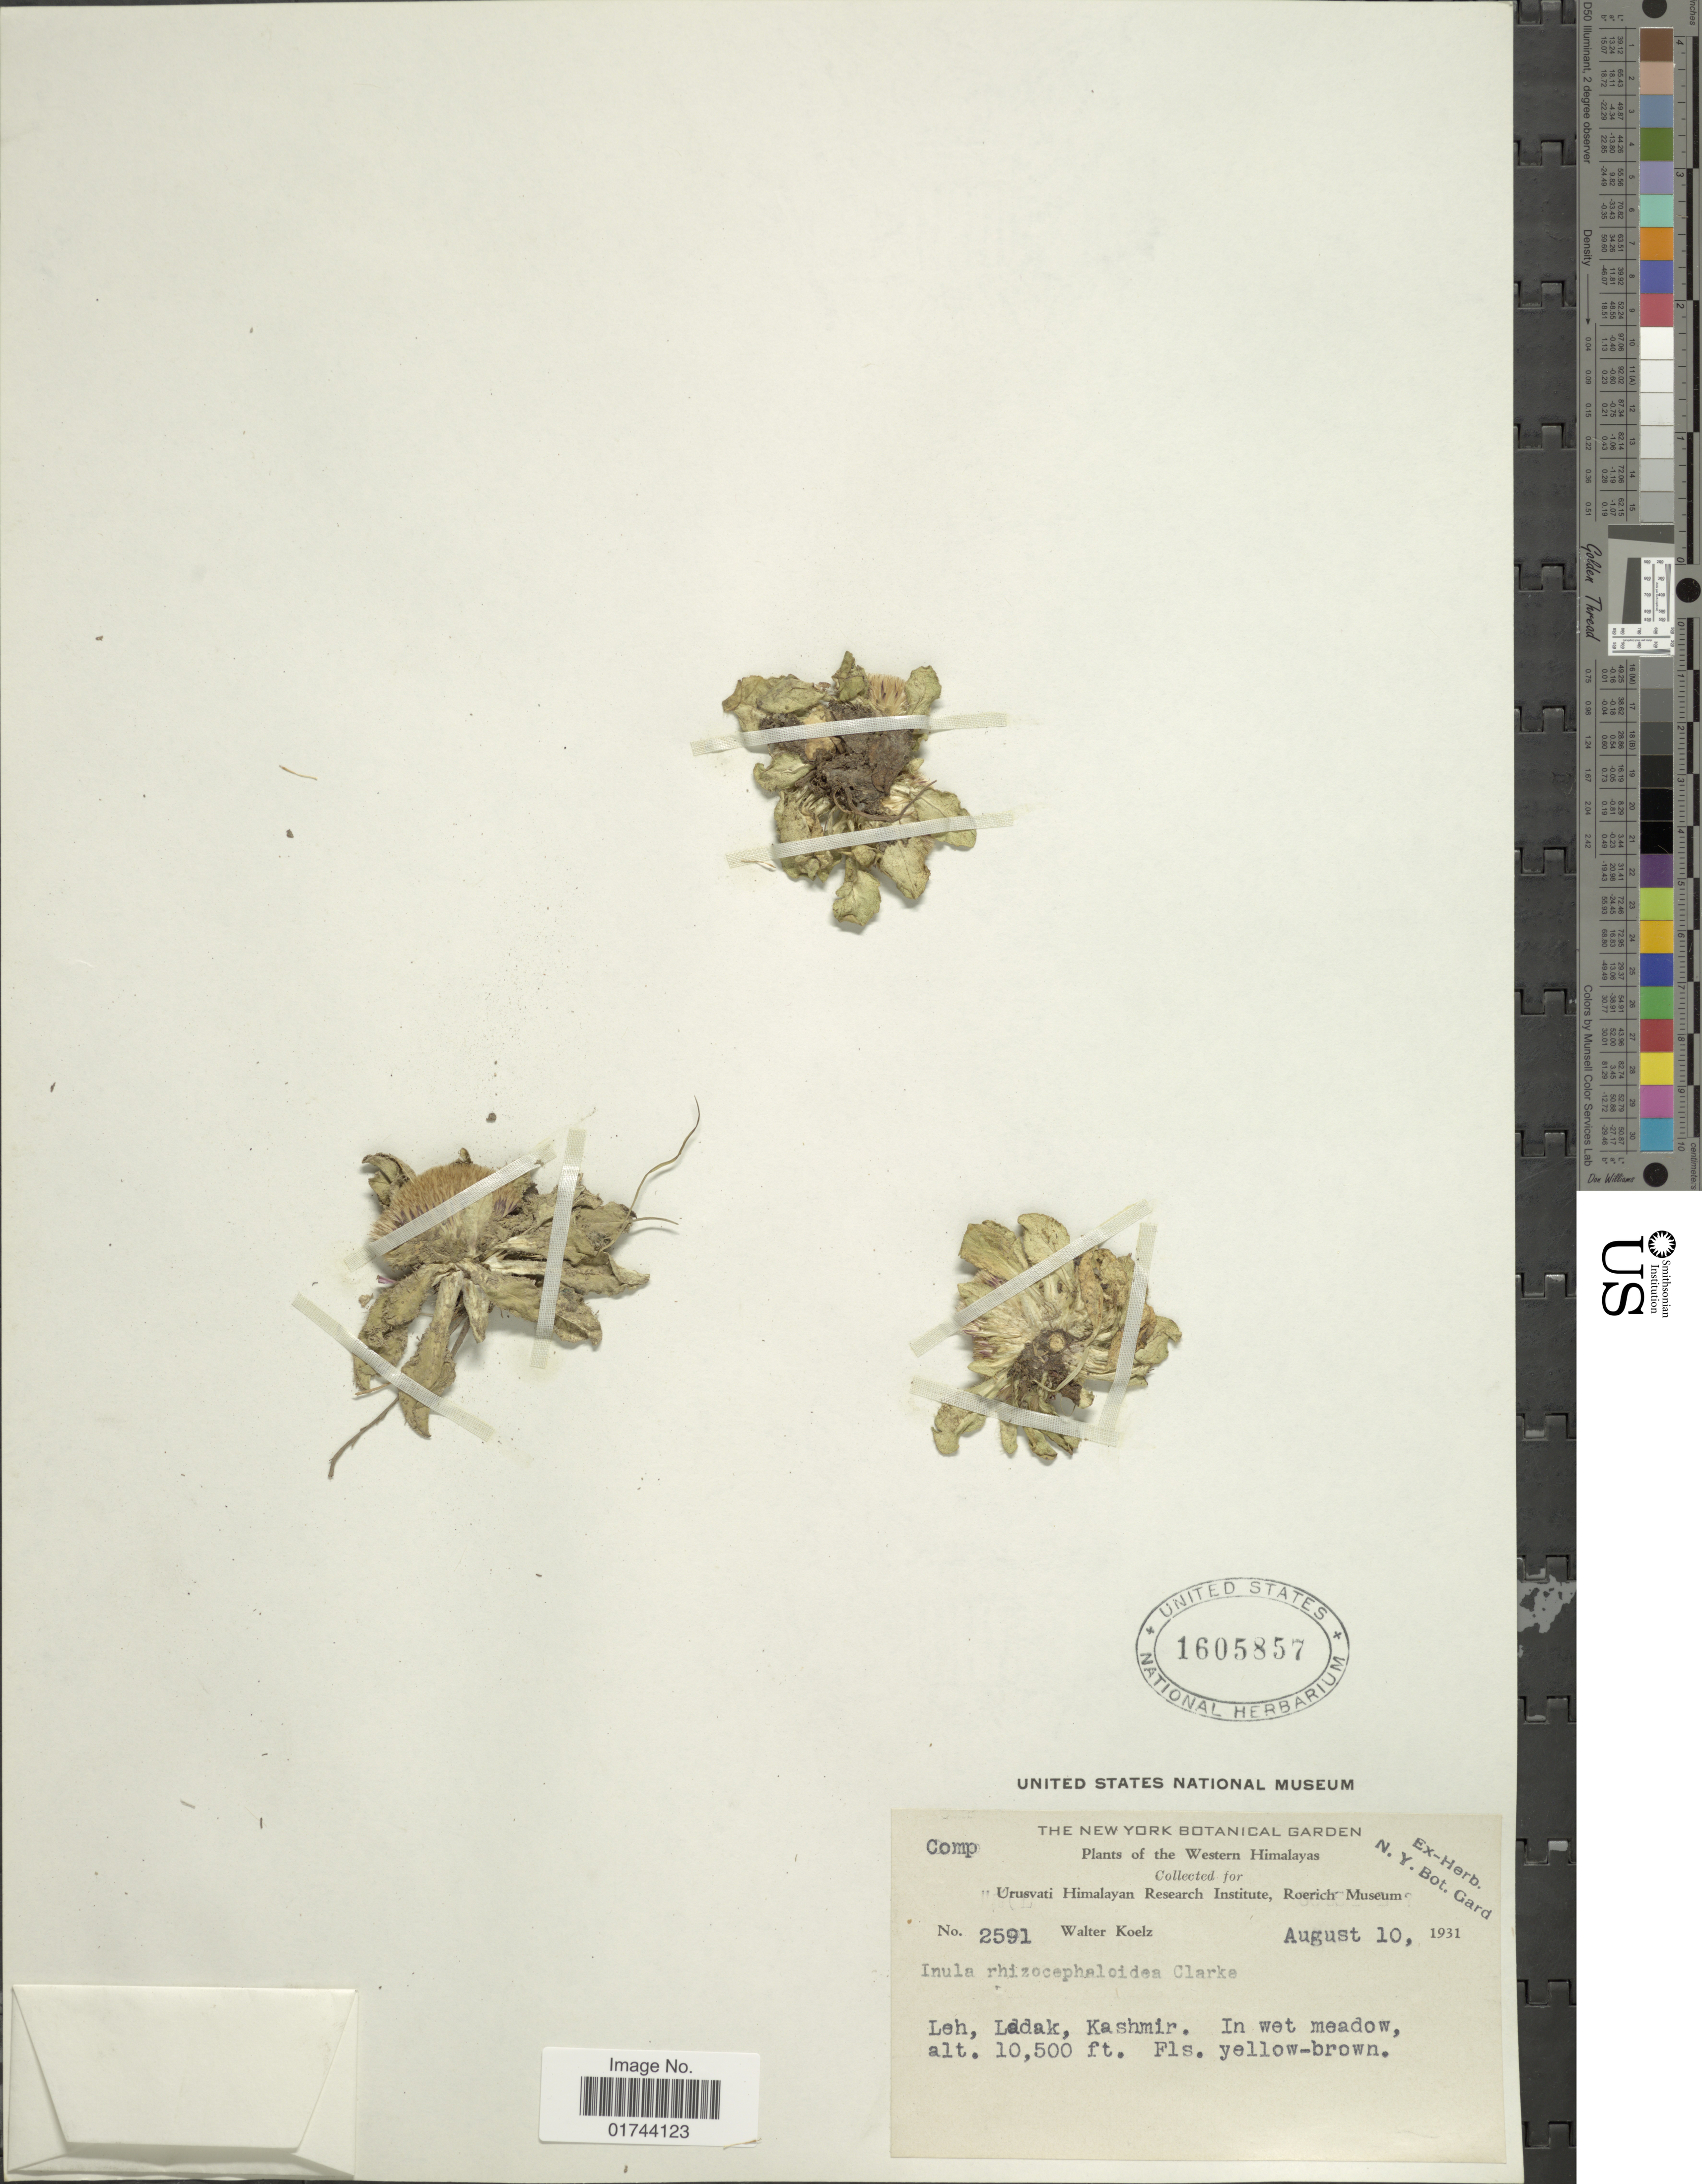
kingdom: Plantae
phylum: Tracheophyta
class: Magnoliopsida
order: Asterales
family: Asteraceae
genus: Inula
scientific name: Inula rhizocephaloides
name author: C.B. Clarke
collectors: W. N. Koelz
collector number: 2591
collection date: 1931-08-10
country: India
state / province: Ladakh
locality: Western Himalayas, Leh, Ladak, Kashmir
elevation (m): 3200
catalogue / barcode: US 1605857